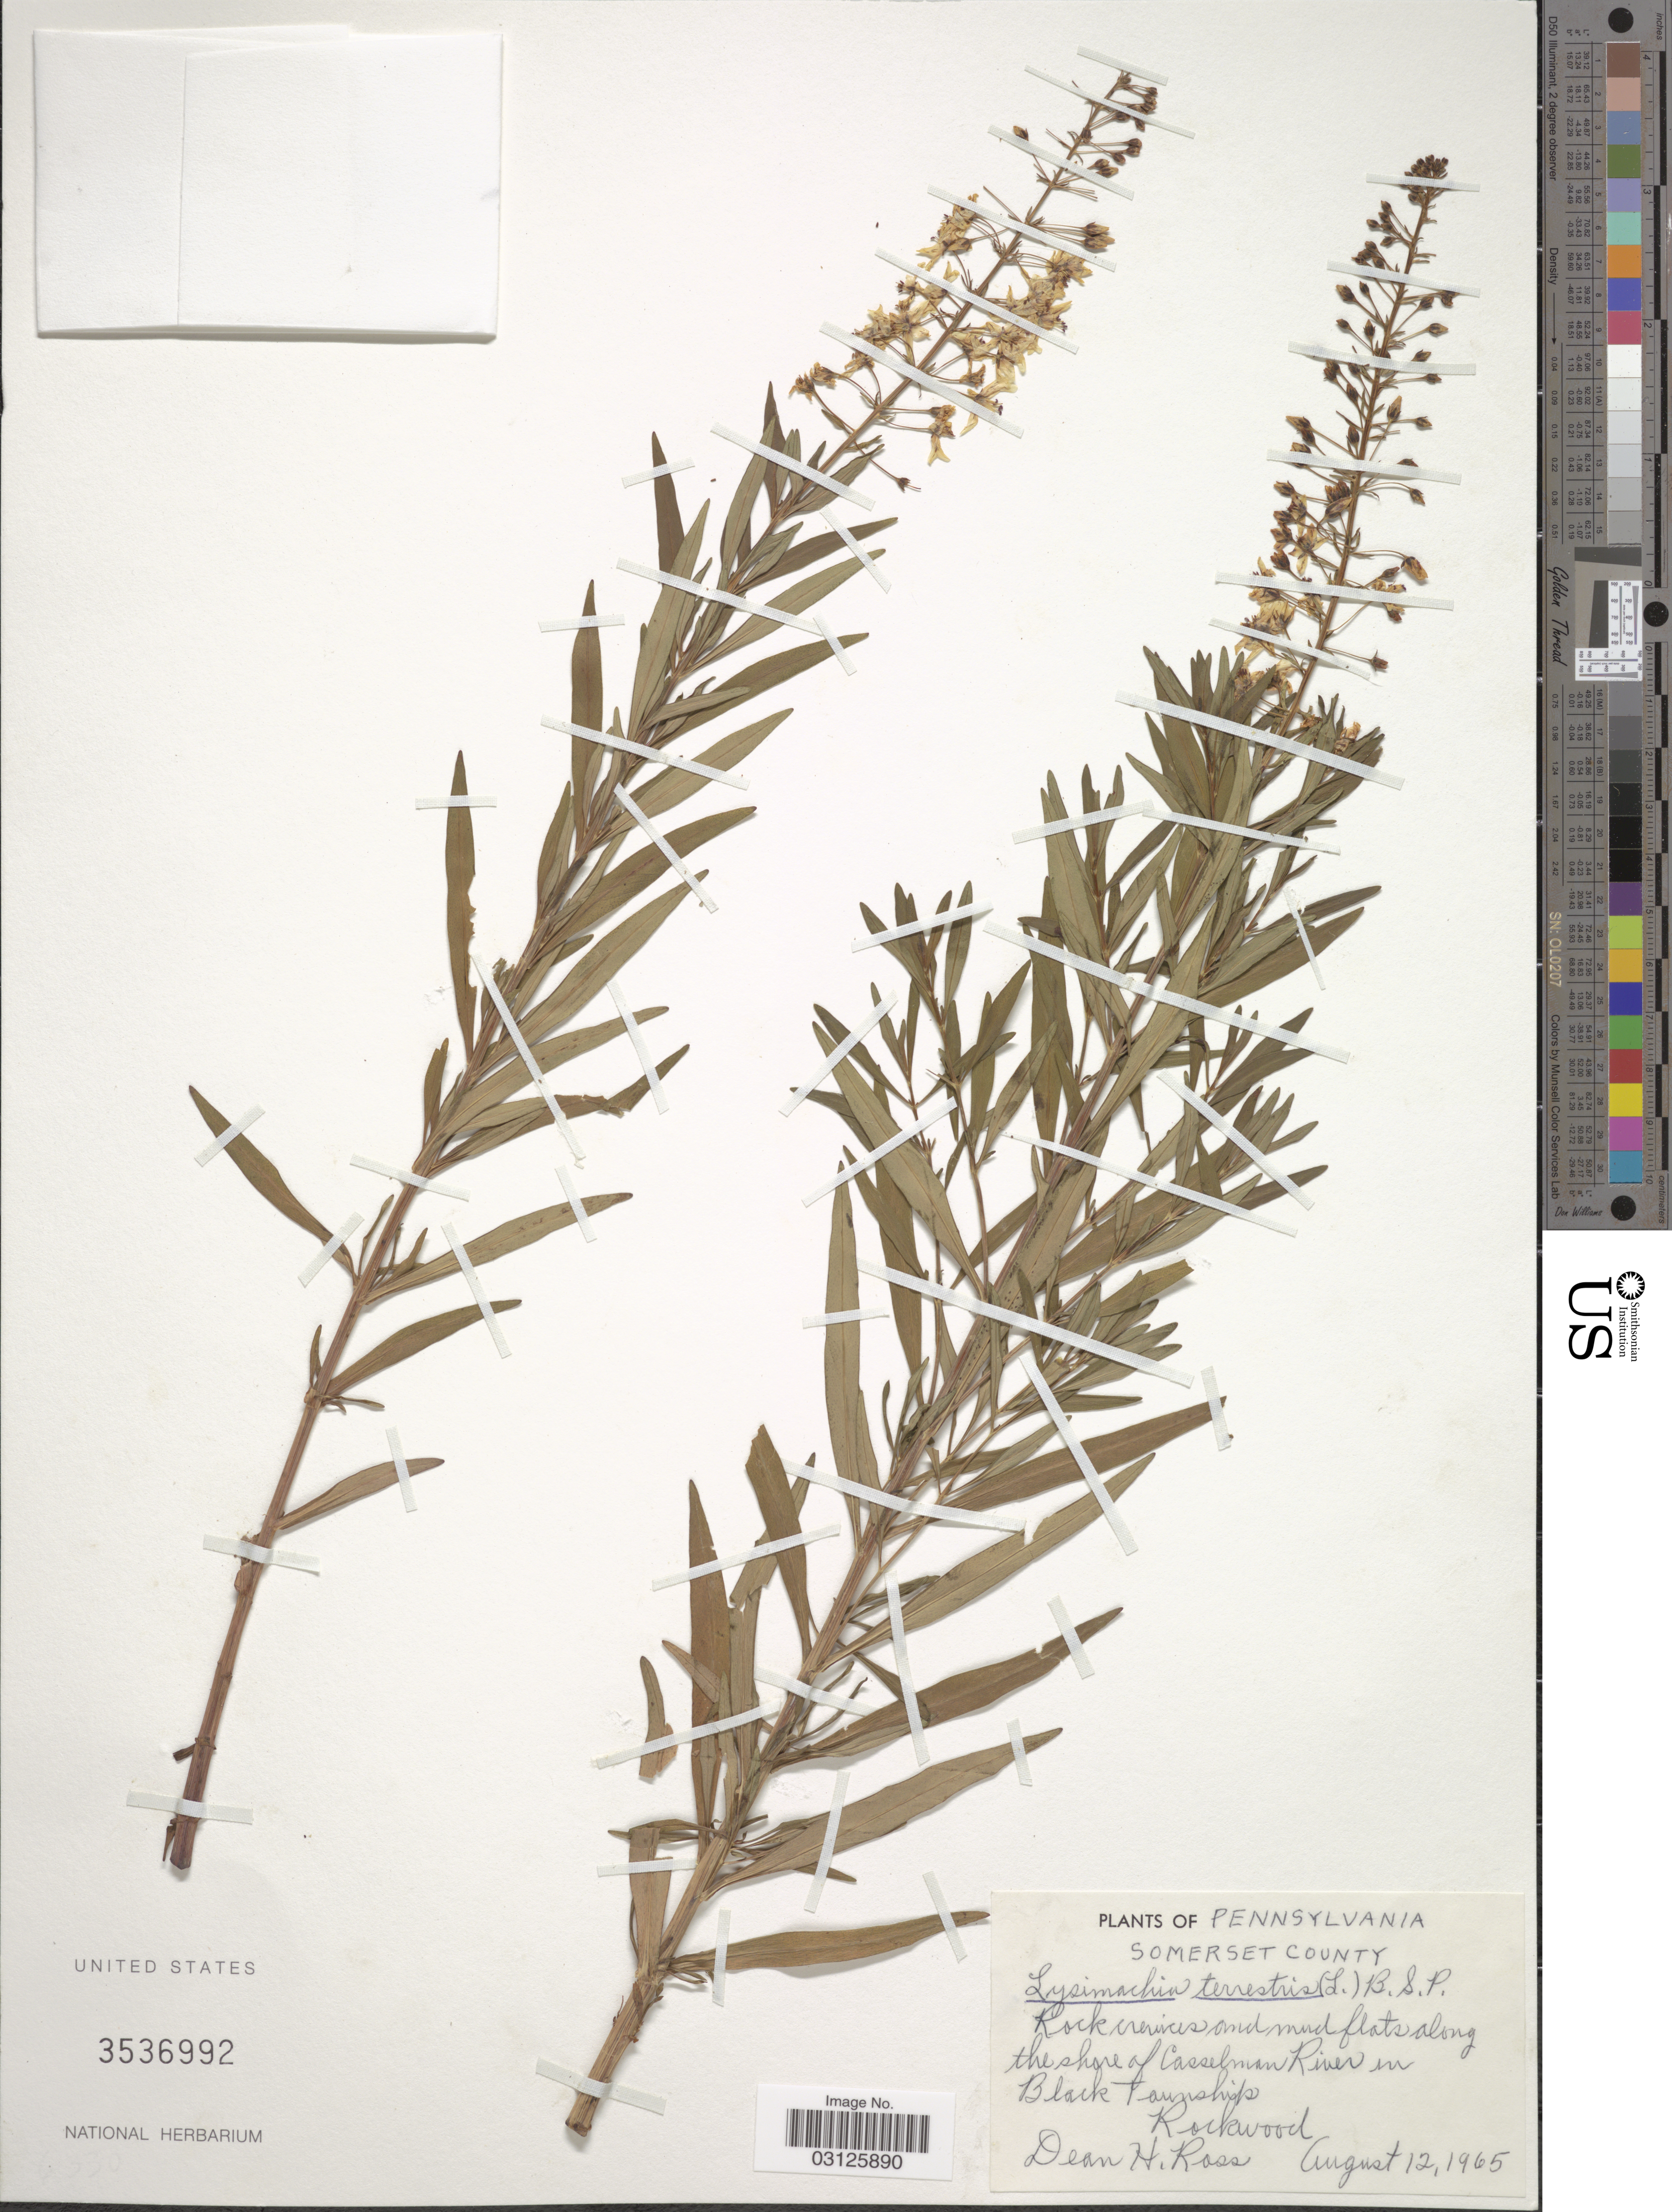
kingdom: Plantae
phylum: Tracheophyta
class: Magnoliopsida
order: Ericales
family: Primulaceae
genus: Lysimachia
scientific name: Lysimachia terrestris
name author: (L.) Britton, Stearns & Poggenb.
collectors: D. Ross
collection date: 1965-08-12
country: United States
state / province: Pennsylvania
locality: Somerset County. Along the shore of Casselman River in Black Township. Rockwood.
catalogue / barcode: US 3536992